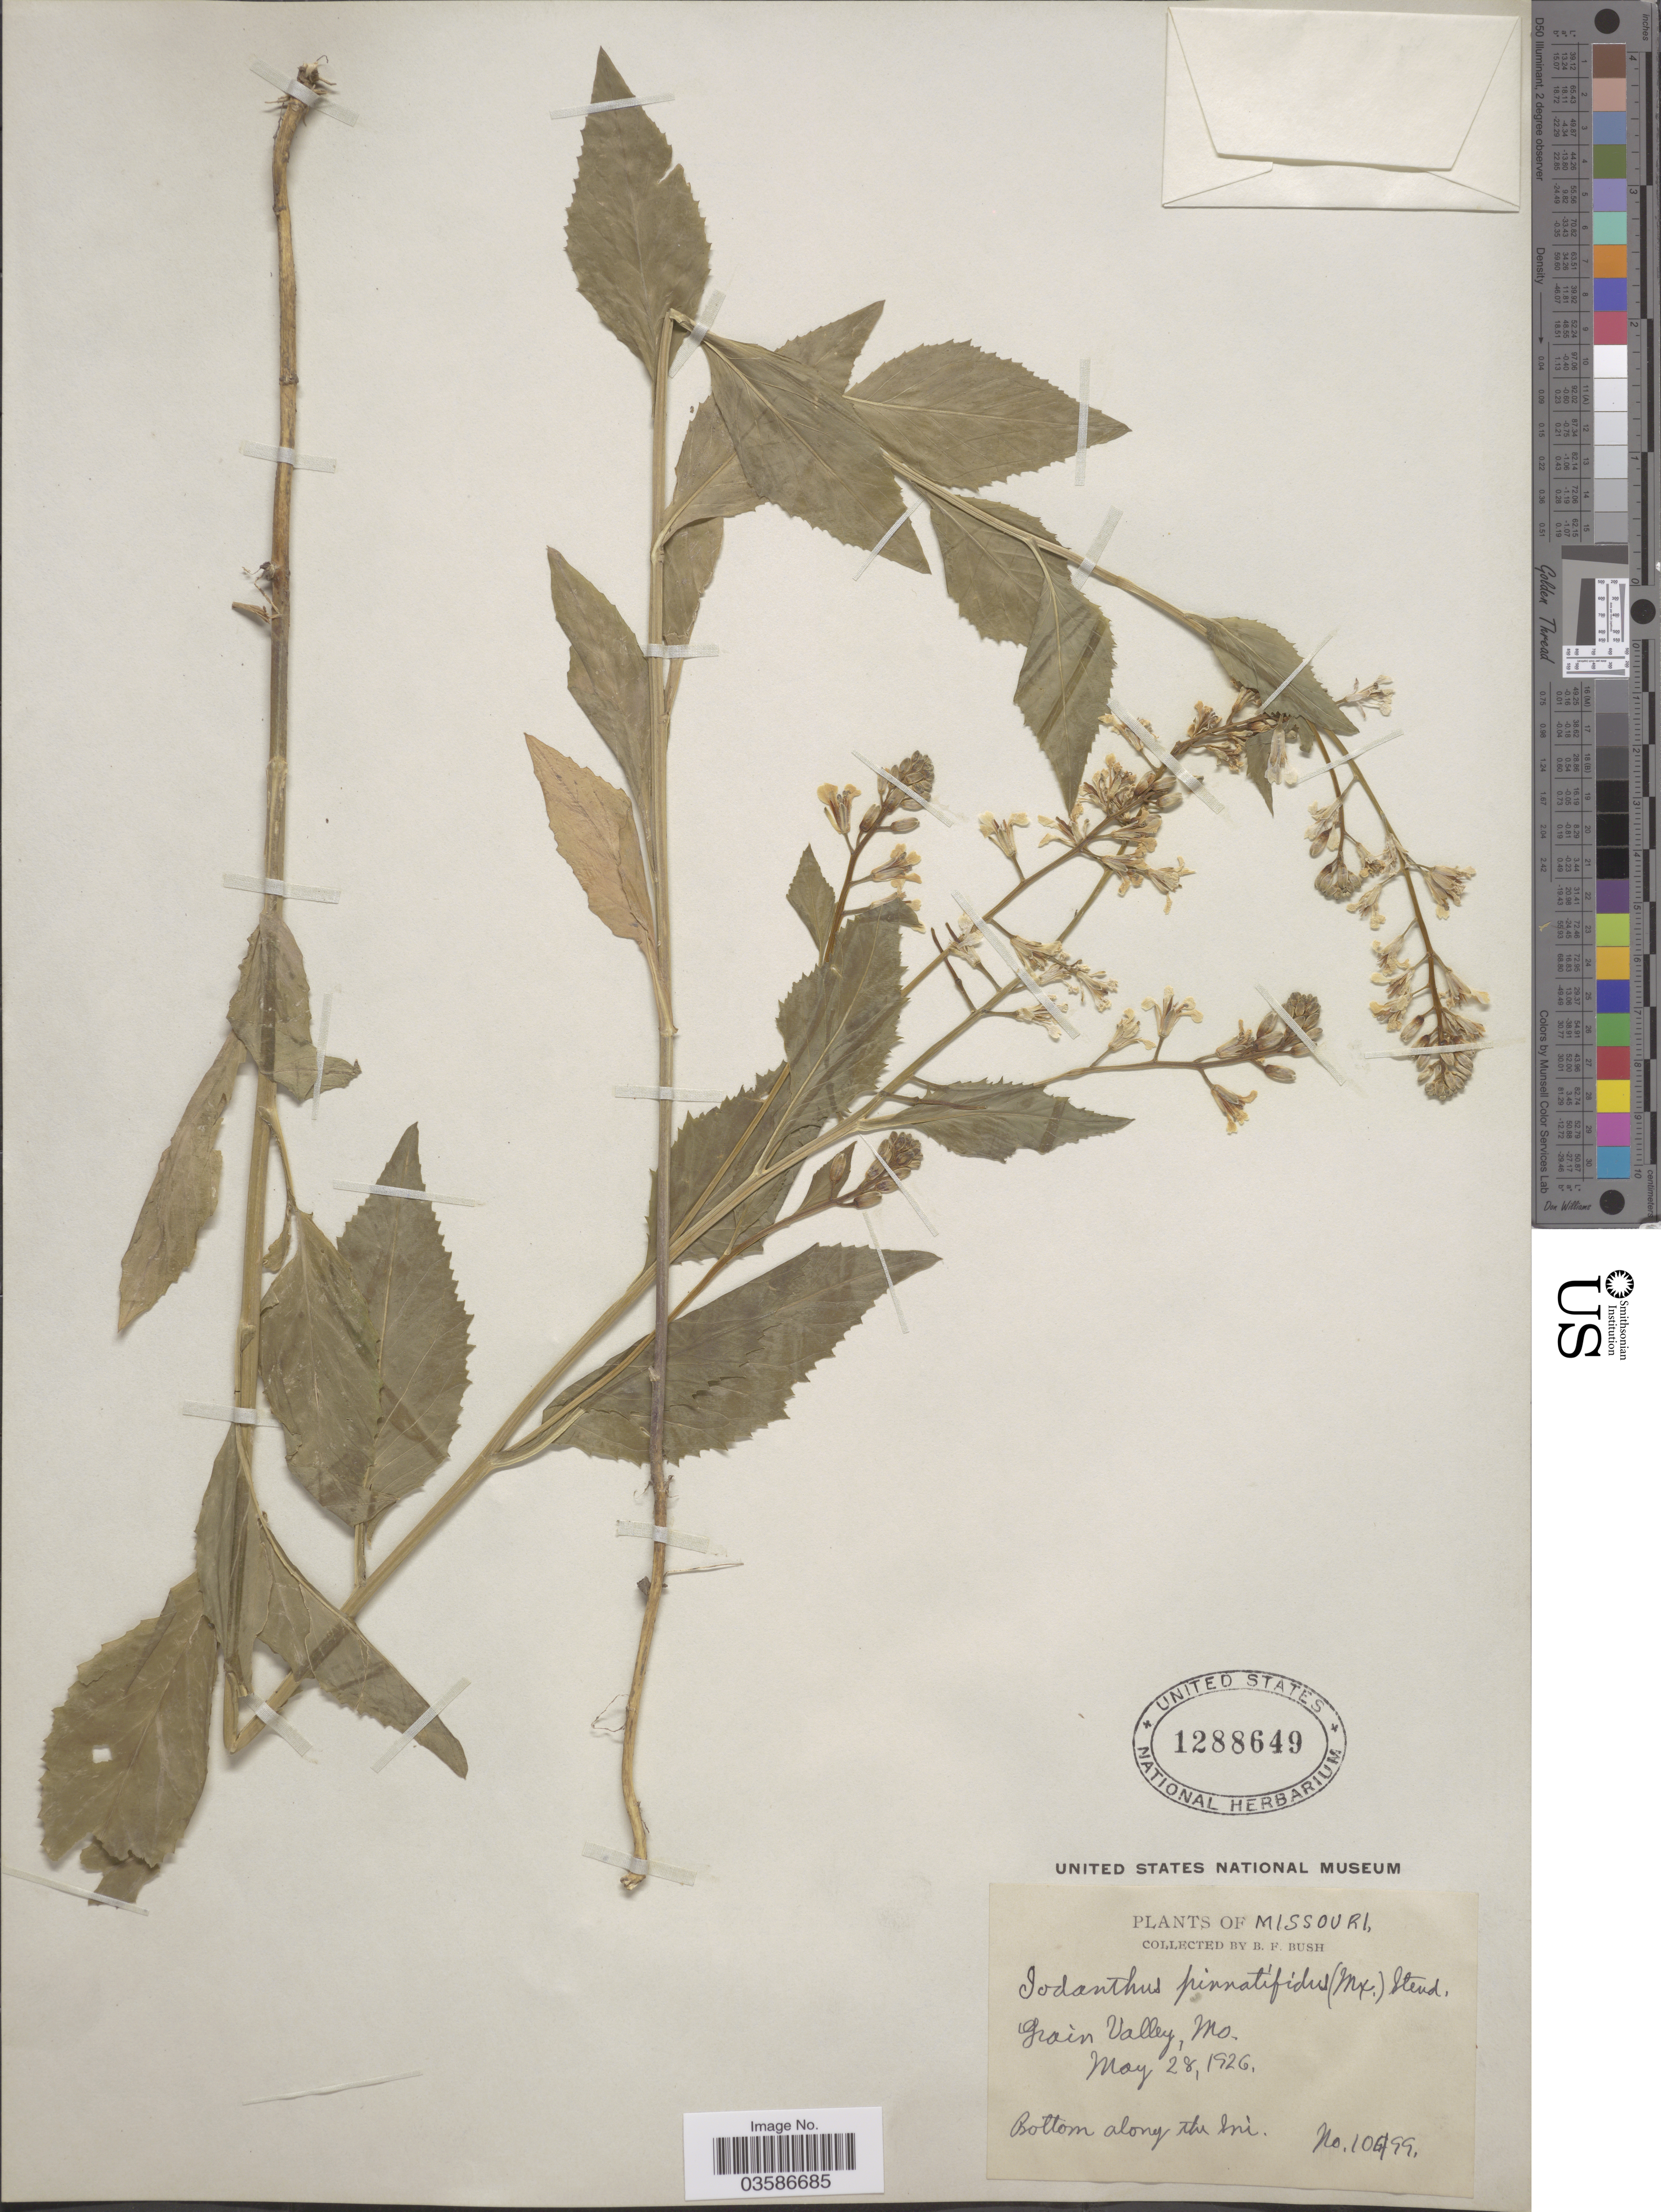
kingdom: Plantae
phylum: Tracheophyta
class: Magnoliopsida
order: Brassicales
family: Brassicaceae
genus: Iodanthus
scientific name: Iodanthus pinnatifidus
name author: (Michx.) Steud.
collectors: B. F. Bush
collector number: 10499*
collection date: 1926-05-28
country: United States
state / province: Missouri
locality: Grain Valley.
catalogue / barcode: US 1288649